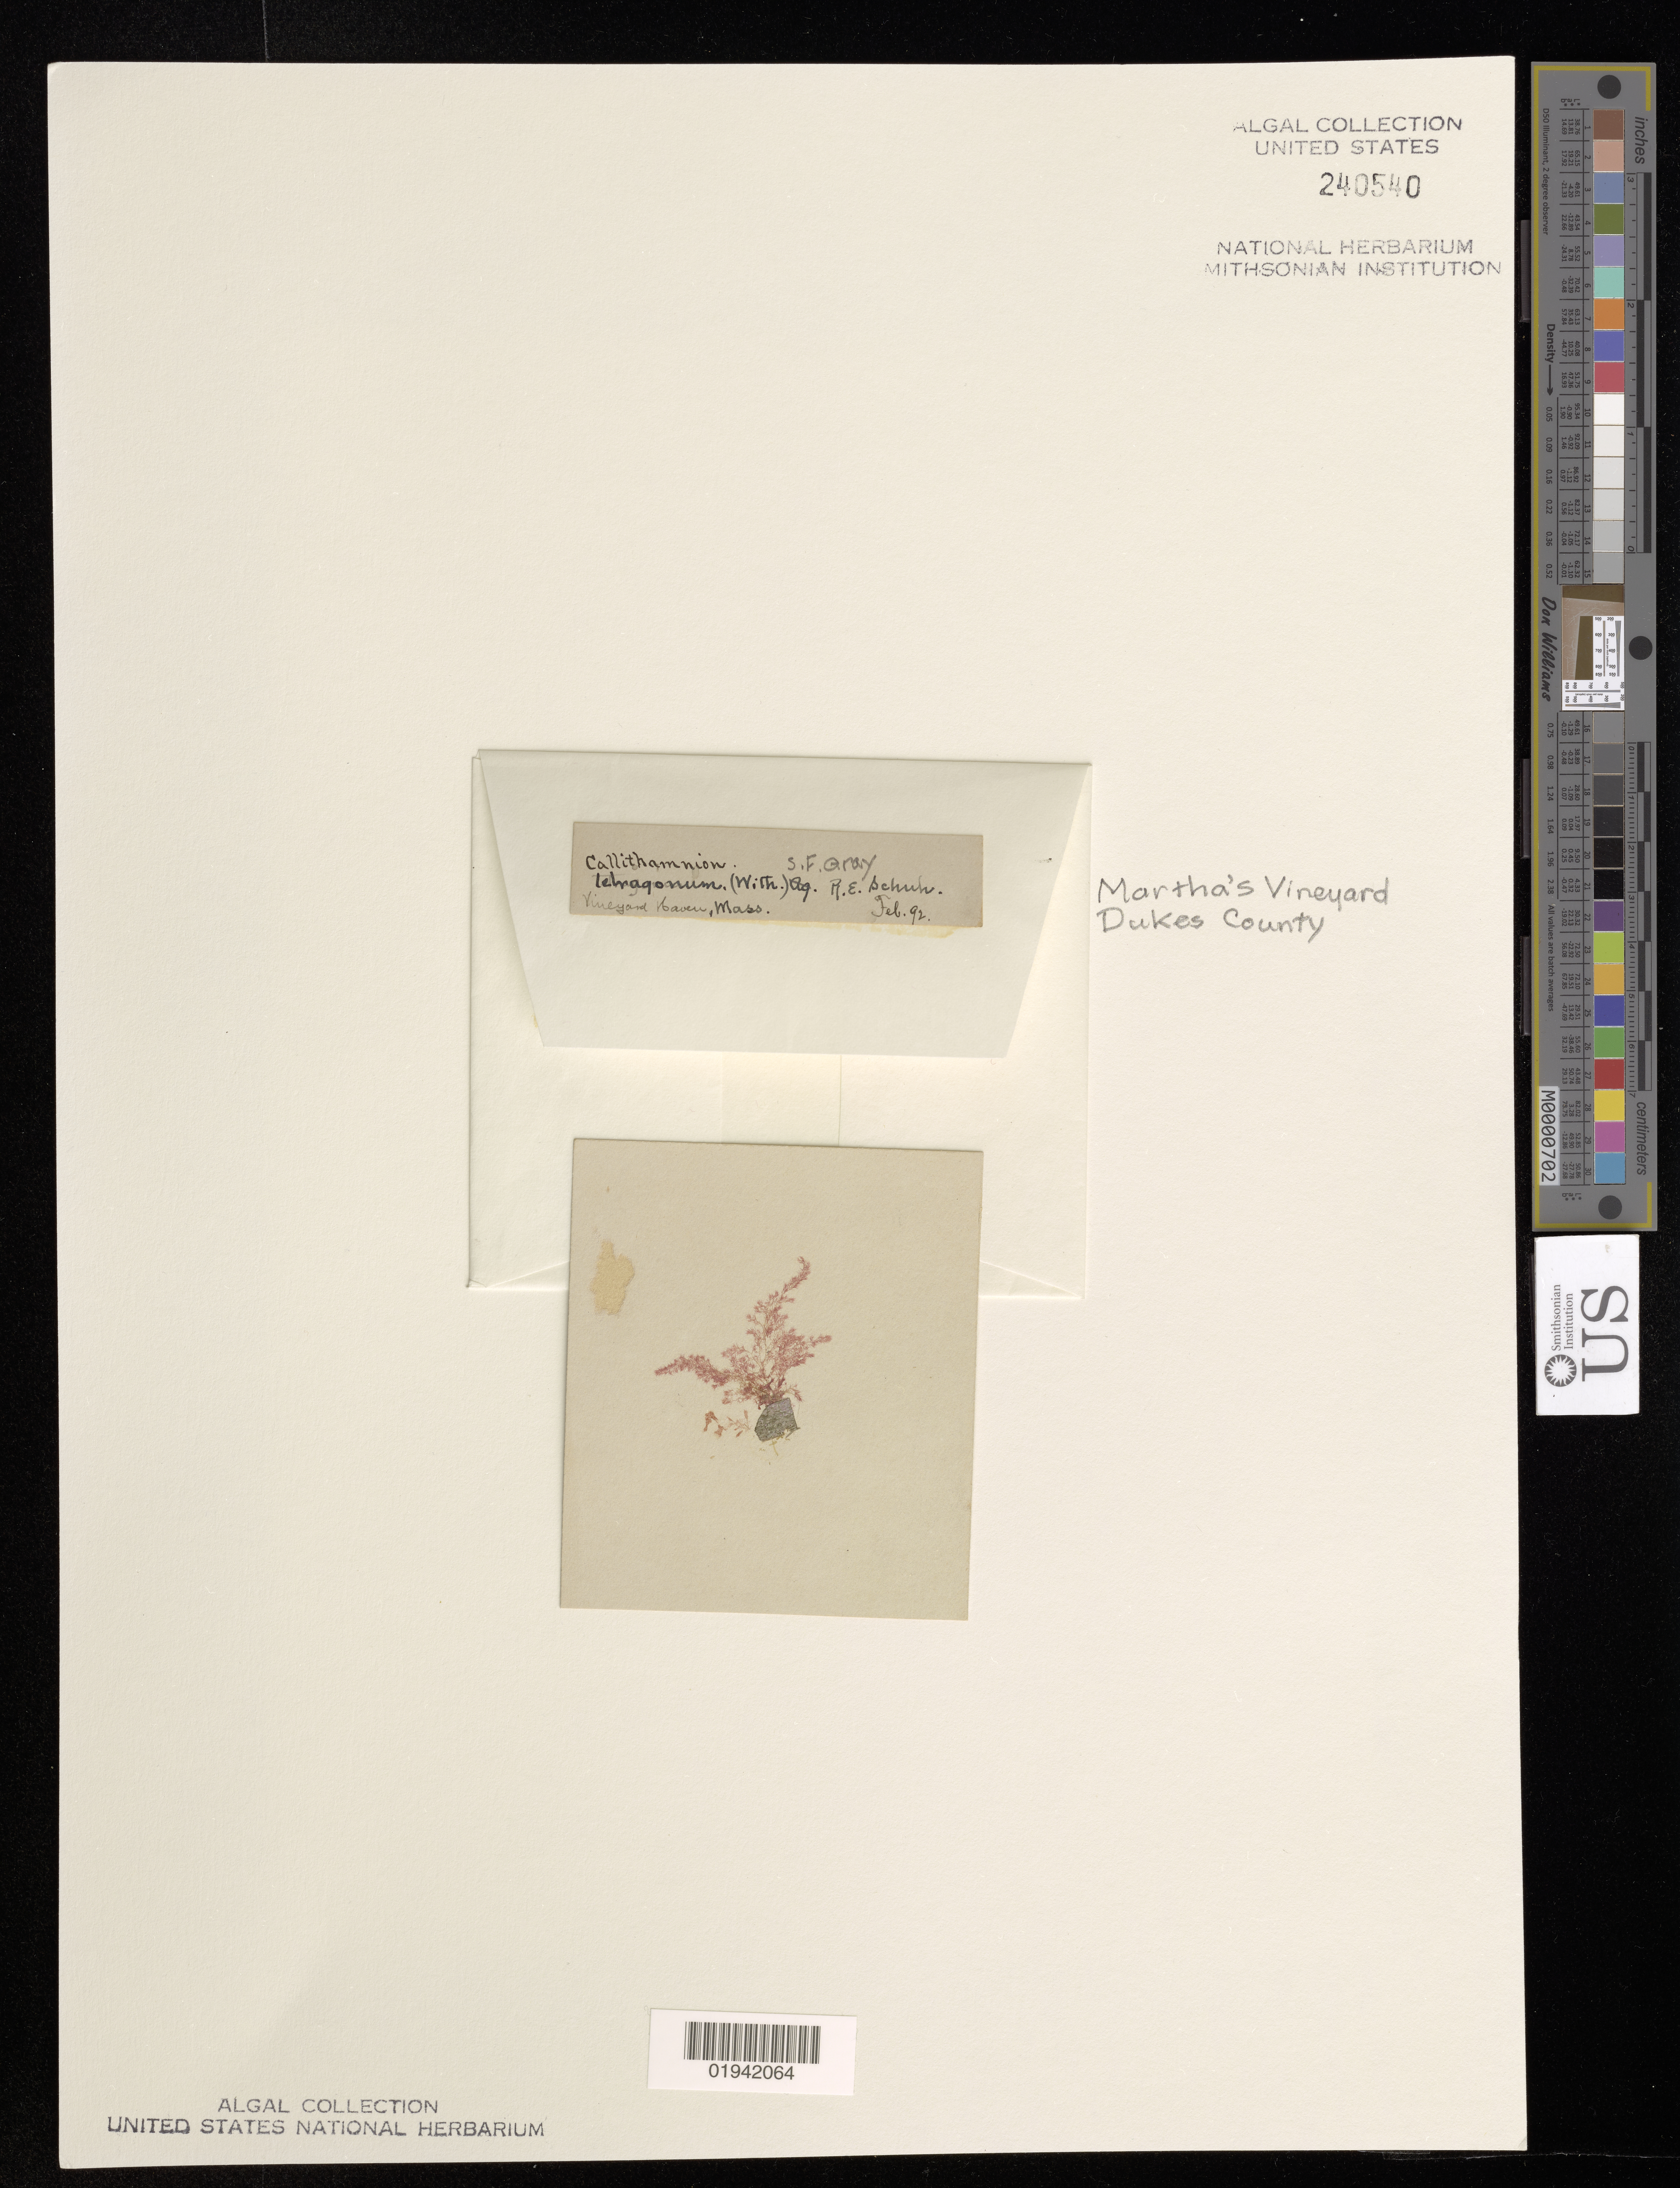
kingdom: Plantae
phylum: Rhodophyta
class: Florideophyceae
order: Ceramiales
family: Callithamniaceae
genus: Callithamnion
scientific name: Callithamnion sp.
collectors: S. Gray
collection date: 1992-02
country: United States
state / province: Massachusetts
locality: Vineyard Haven, Mass. Martha's Vineyard. Dukes County.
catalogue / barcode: US 240540